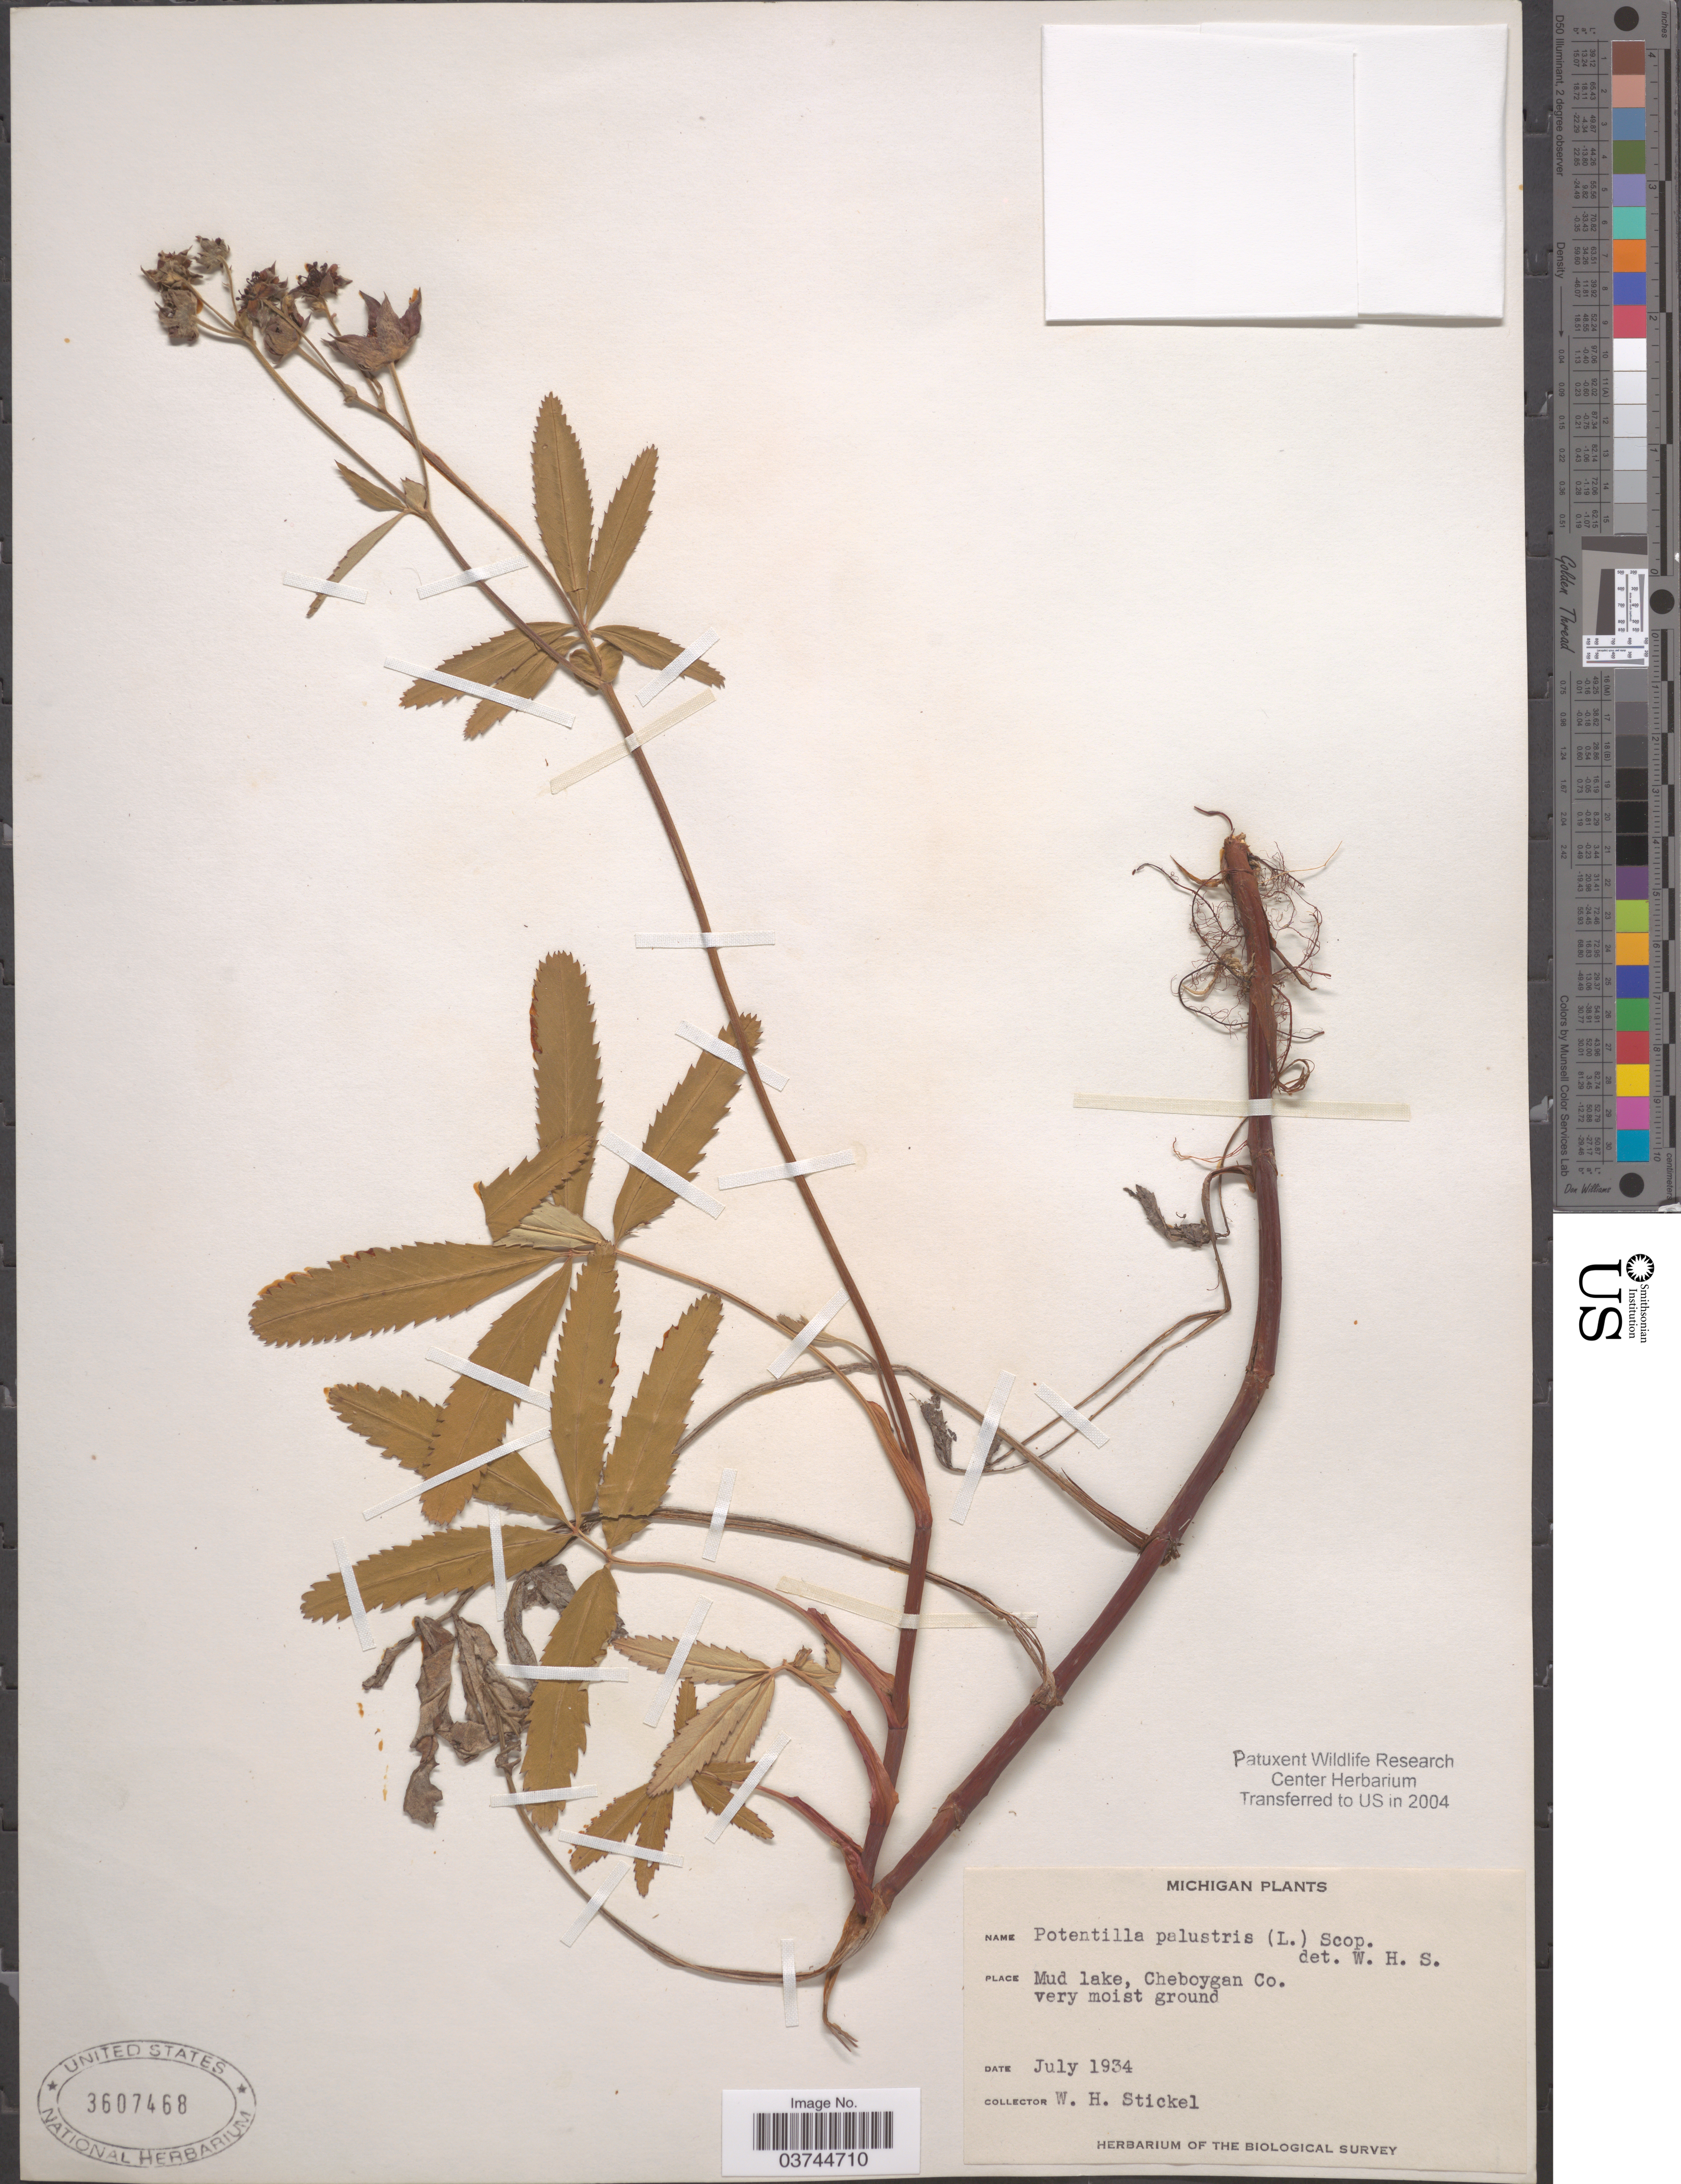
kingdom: Plantae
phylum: Tracheophyta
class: Magnoliopsida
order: Rosales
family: Rosaceae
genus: Comarum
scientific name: Comarum palustre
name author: L.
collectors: W. Stickel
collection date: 1934-07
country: United States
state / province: Michigan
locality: Mud lake, Cheboygan Co.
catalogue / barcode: US 3607468